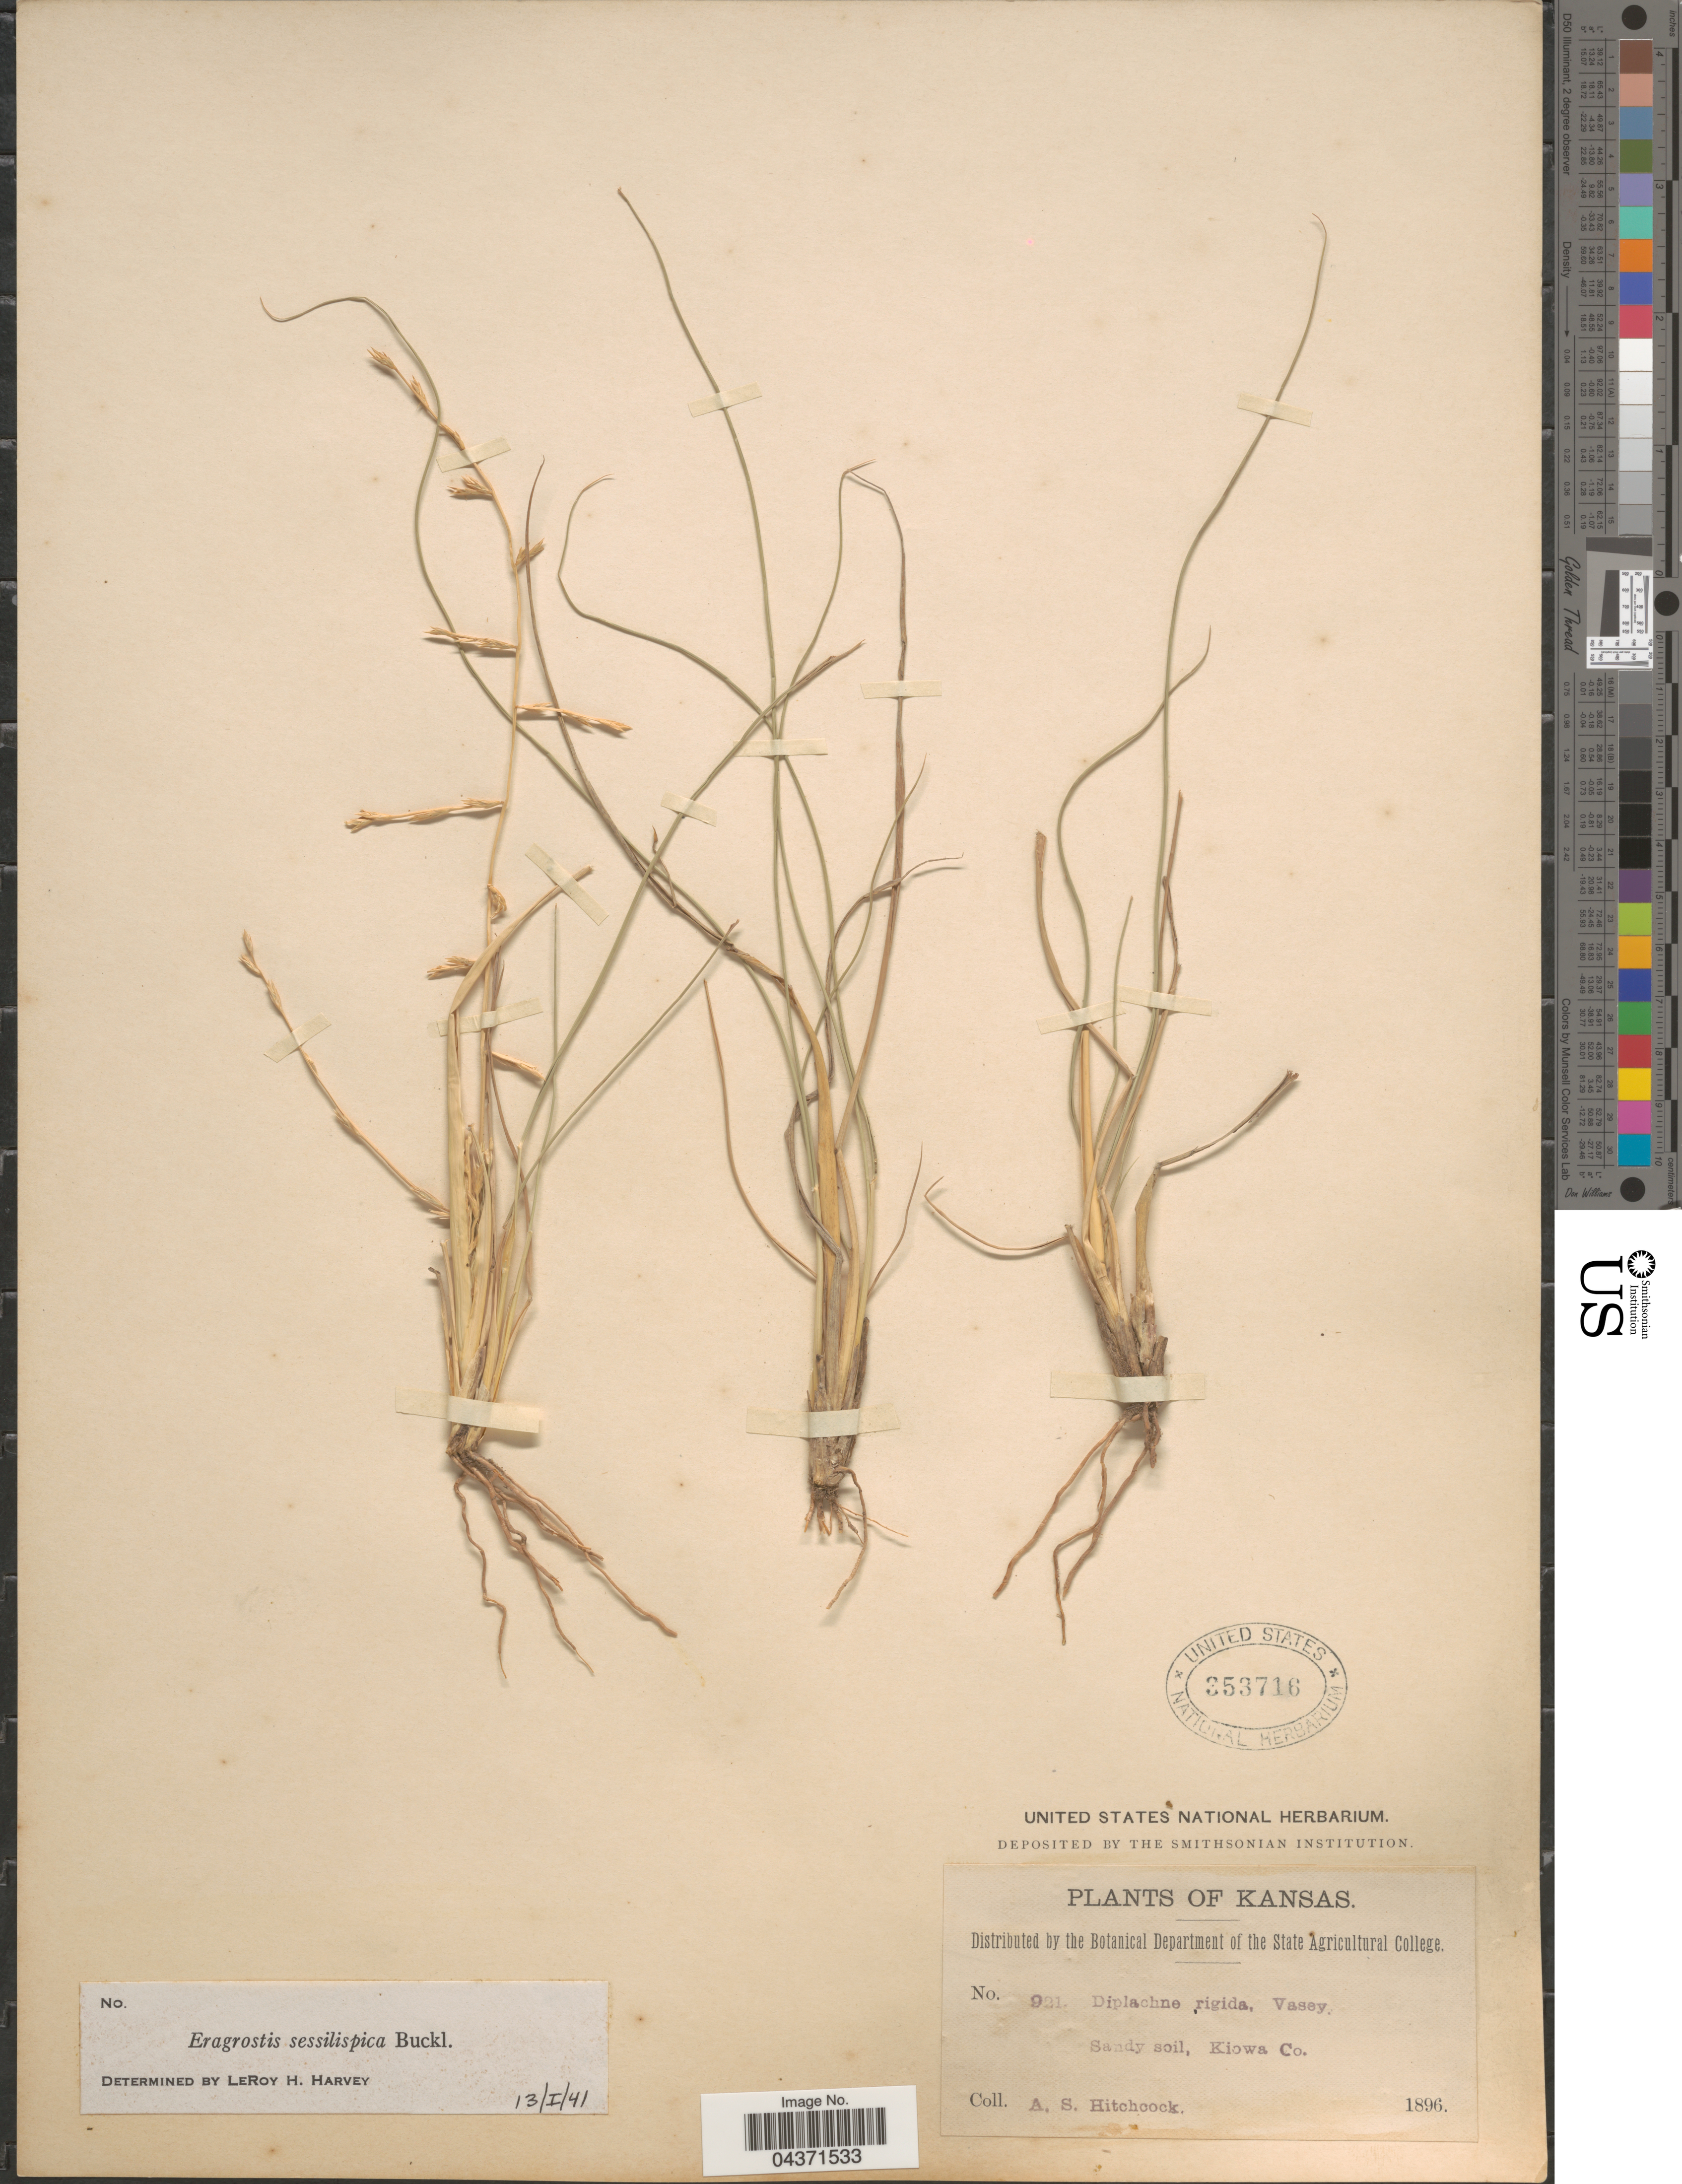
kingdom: Plantae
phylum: Tracheophyta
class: Liliopsida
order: Poales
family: Poaceae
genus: Eragrostis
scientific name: Eragrostis sessilispica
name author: Buckley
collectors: A. S. Hitchcock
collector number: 921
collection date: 1896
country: United States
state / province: Kansas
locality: Kiowa Co.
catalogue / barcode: US 353716